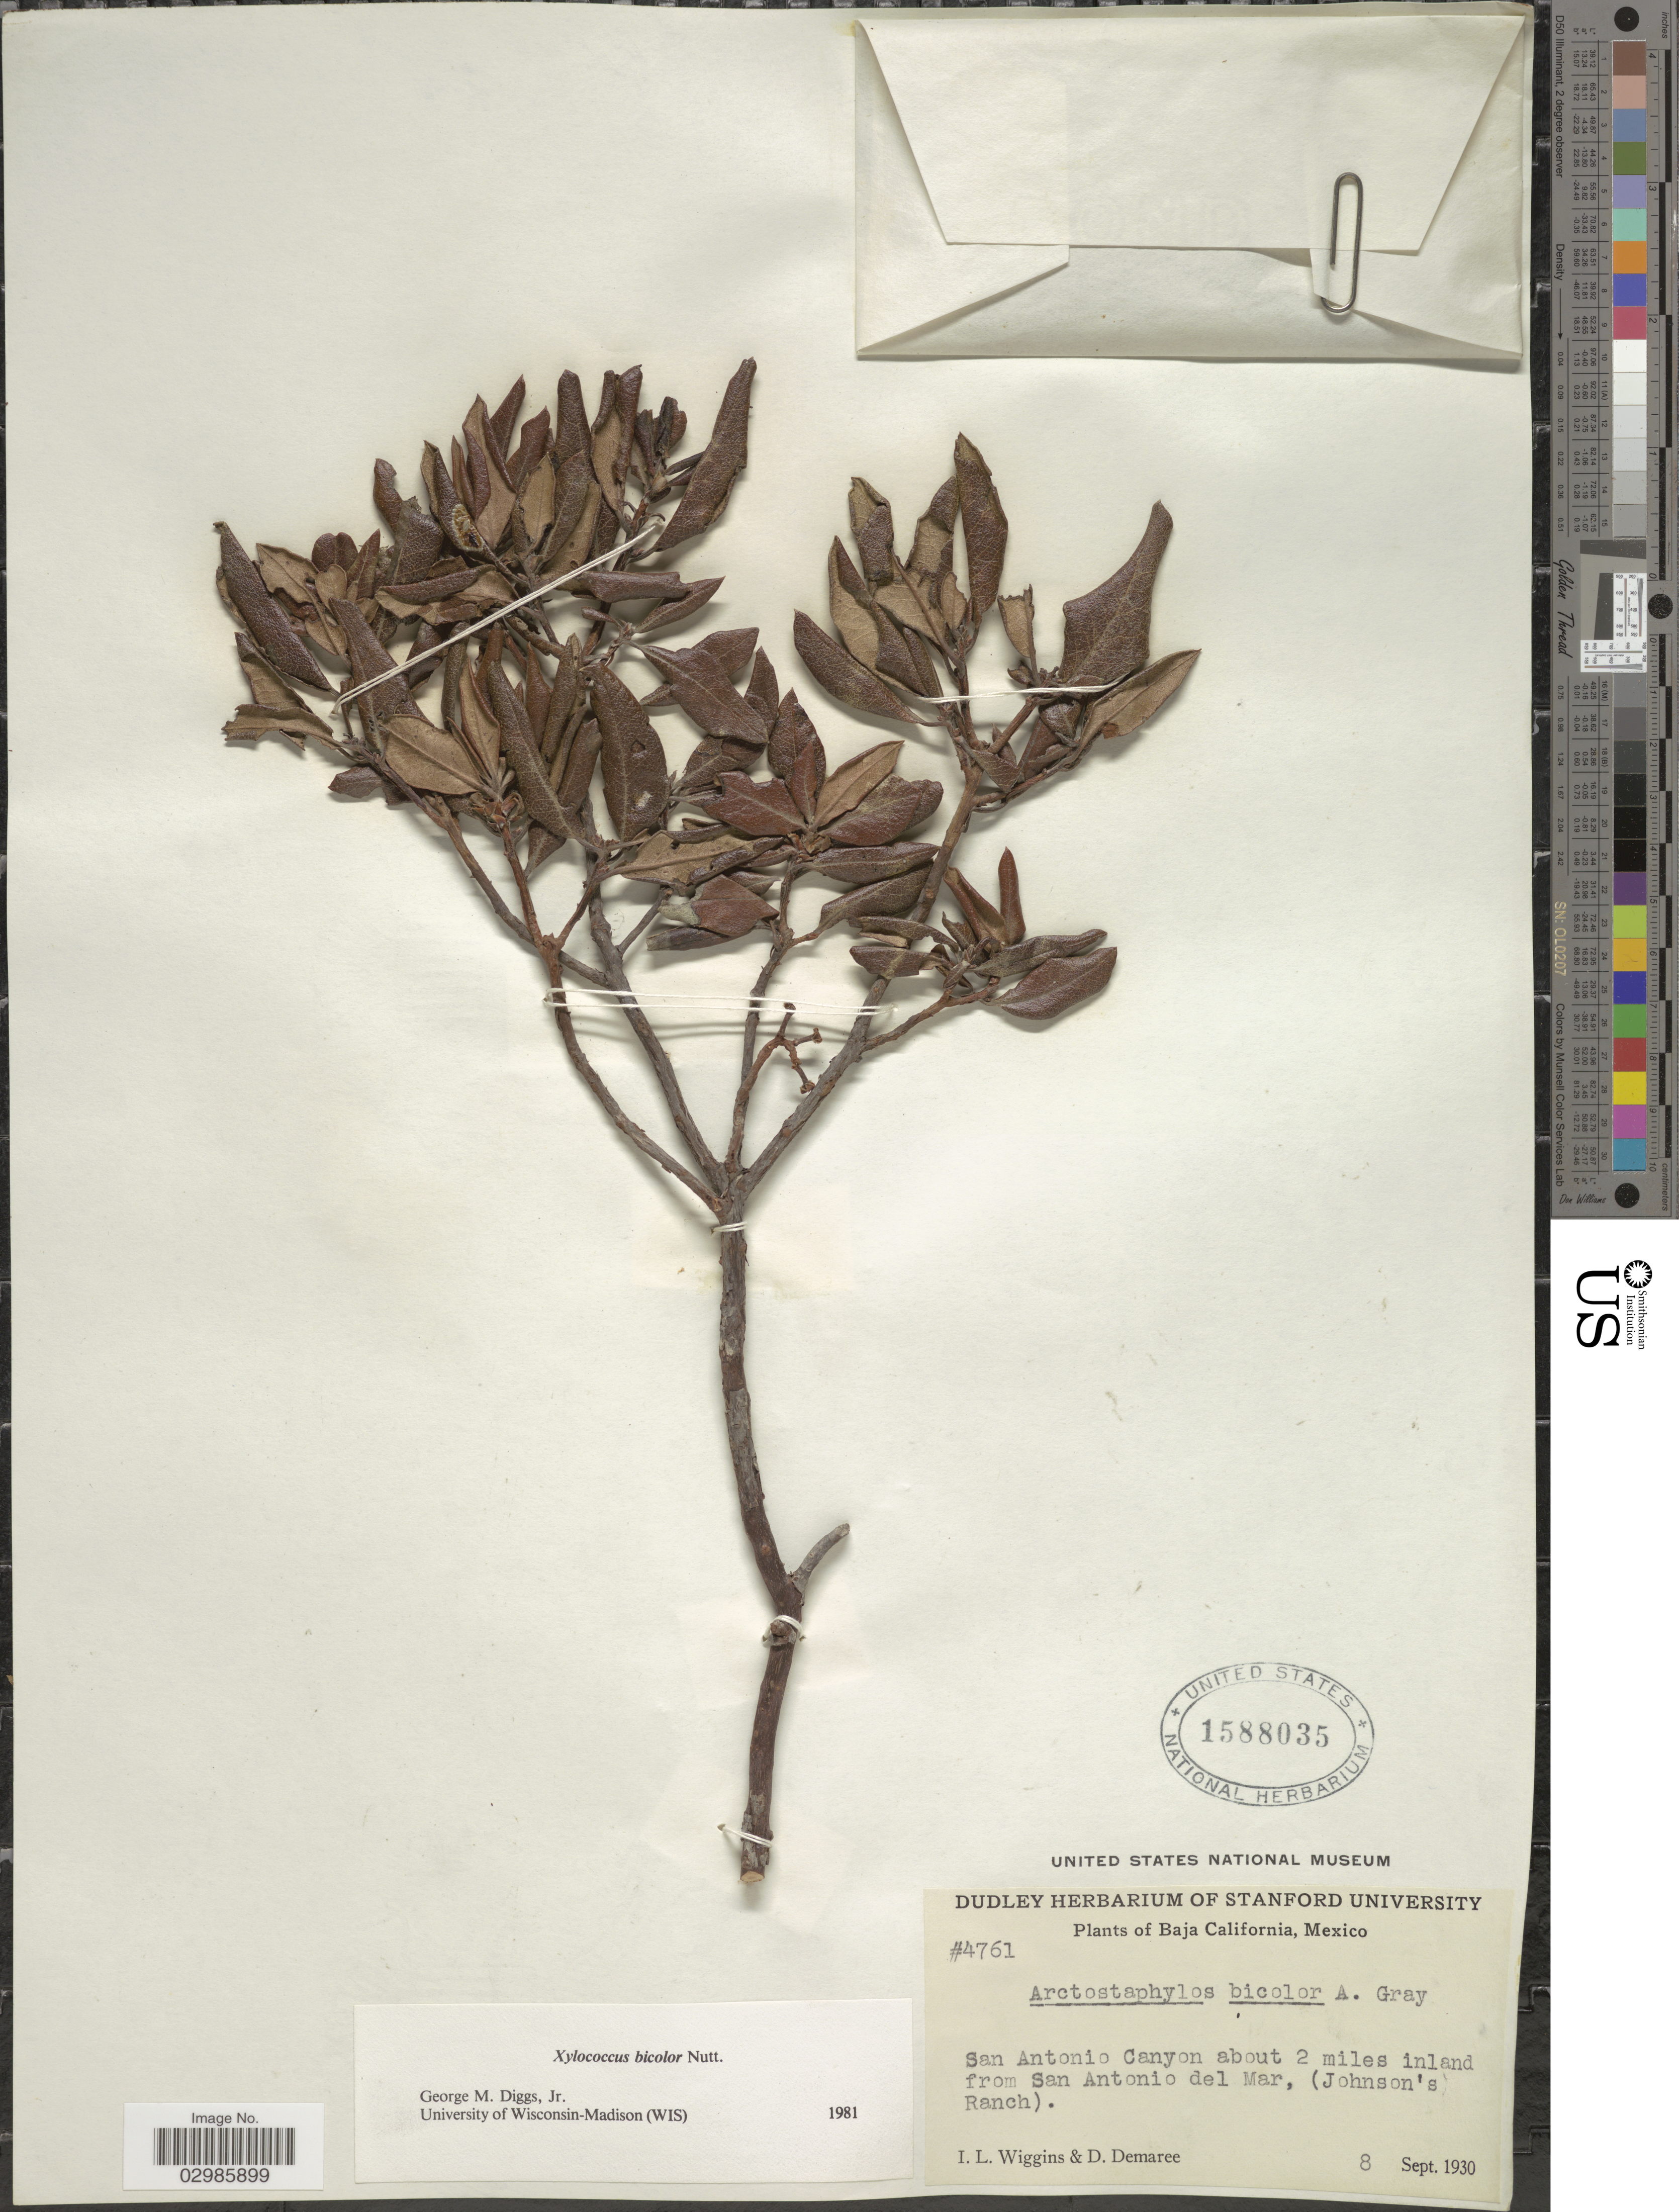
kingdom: Plantae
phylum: Tracheophyta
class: Magnoliopsida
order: Ericales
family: Ericaceae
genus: Xylococcus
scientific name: Xylococcus bicolor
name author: Nutt.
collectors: I. L. Wiggins & D. Demaree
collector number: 4761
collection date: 1930-09-08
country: Mexico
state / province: Baja California Norte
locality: San Antonio Canyon about 2 miles inland from San Antonio del Mar, (Johnson's Ranch).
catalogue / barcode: US 1588035